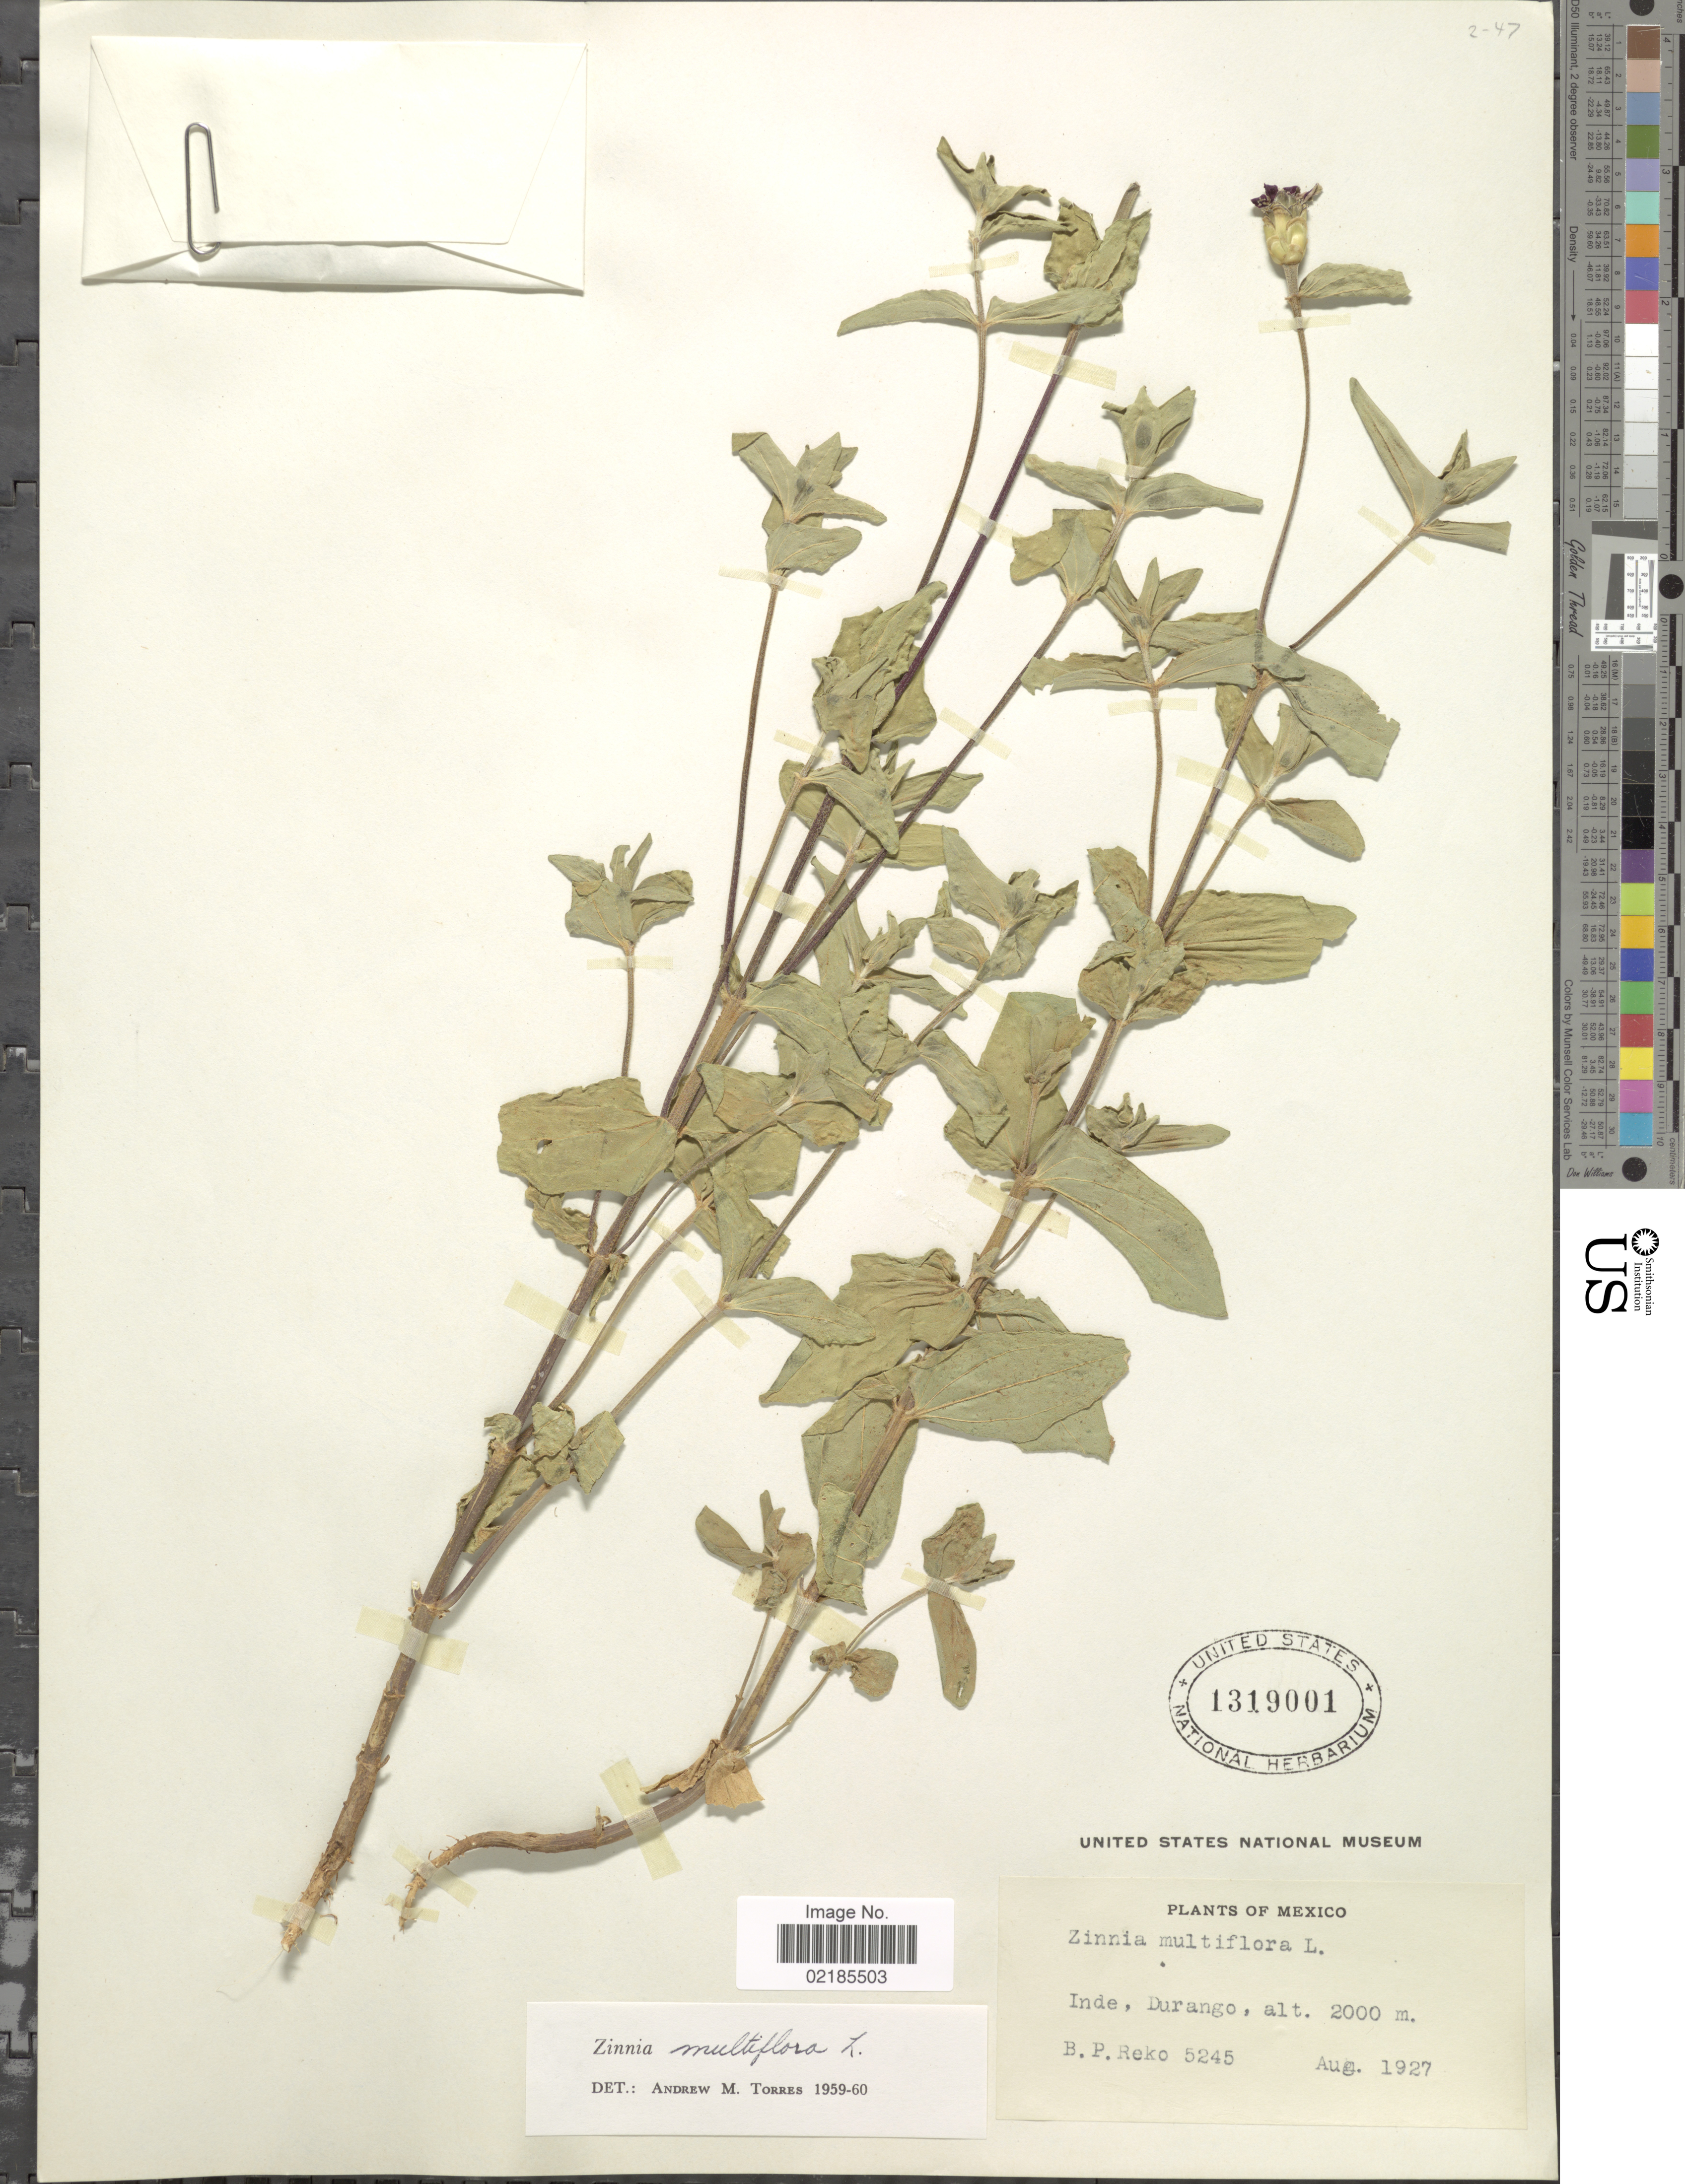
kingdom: Plantae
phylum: Tracheophyta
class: Magnoliopsida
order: Asterales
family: Asteraceae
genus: Zinnia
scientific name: Zinnia peruviana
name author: (L.) L.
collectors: B. P. Reko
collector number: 5245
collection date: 1927-08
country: Mexico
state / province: Durango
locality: Inde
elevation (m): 2000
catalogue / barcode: US 1319001